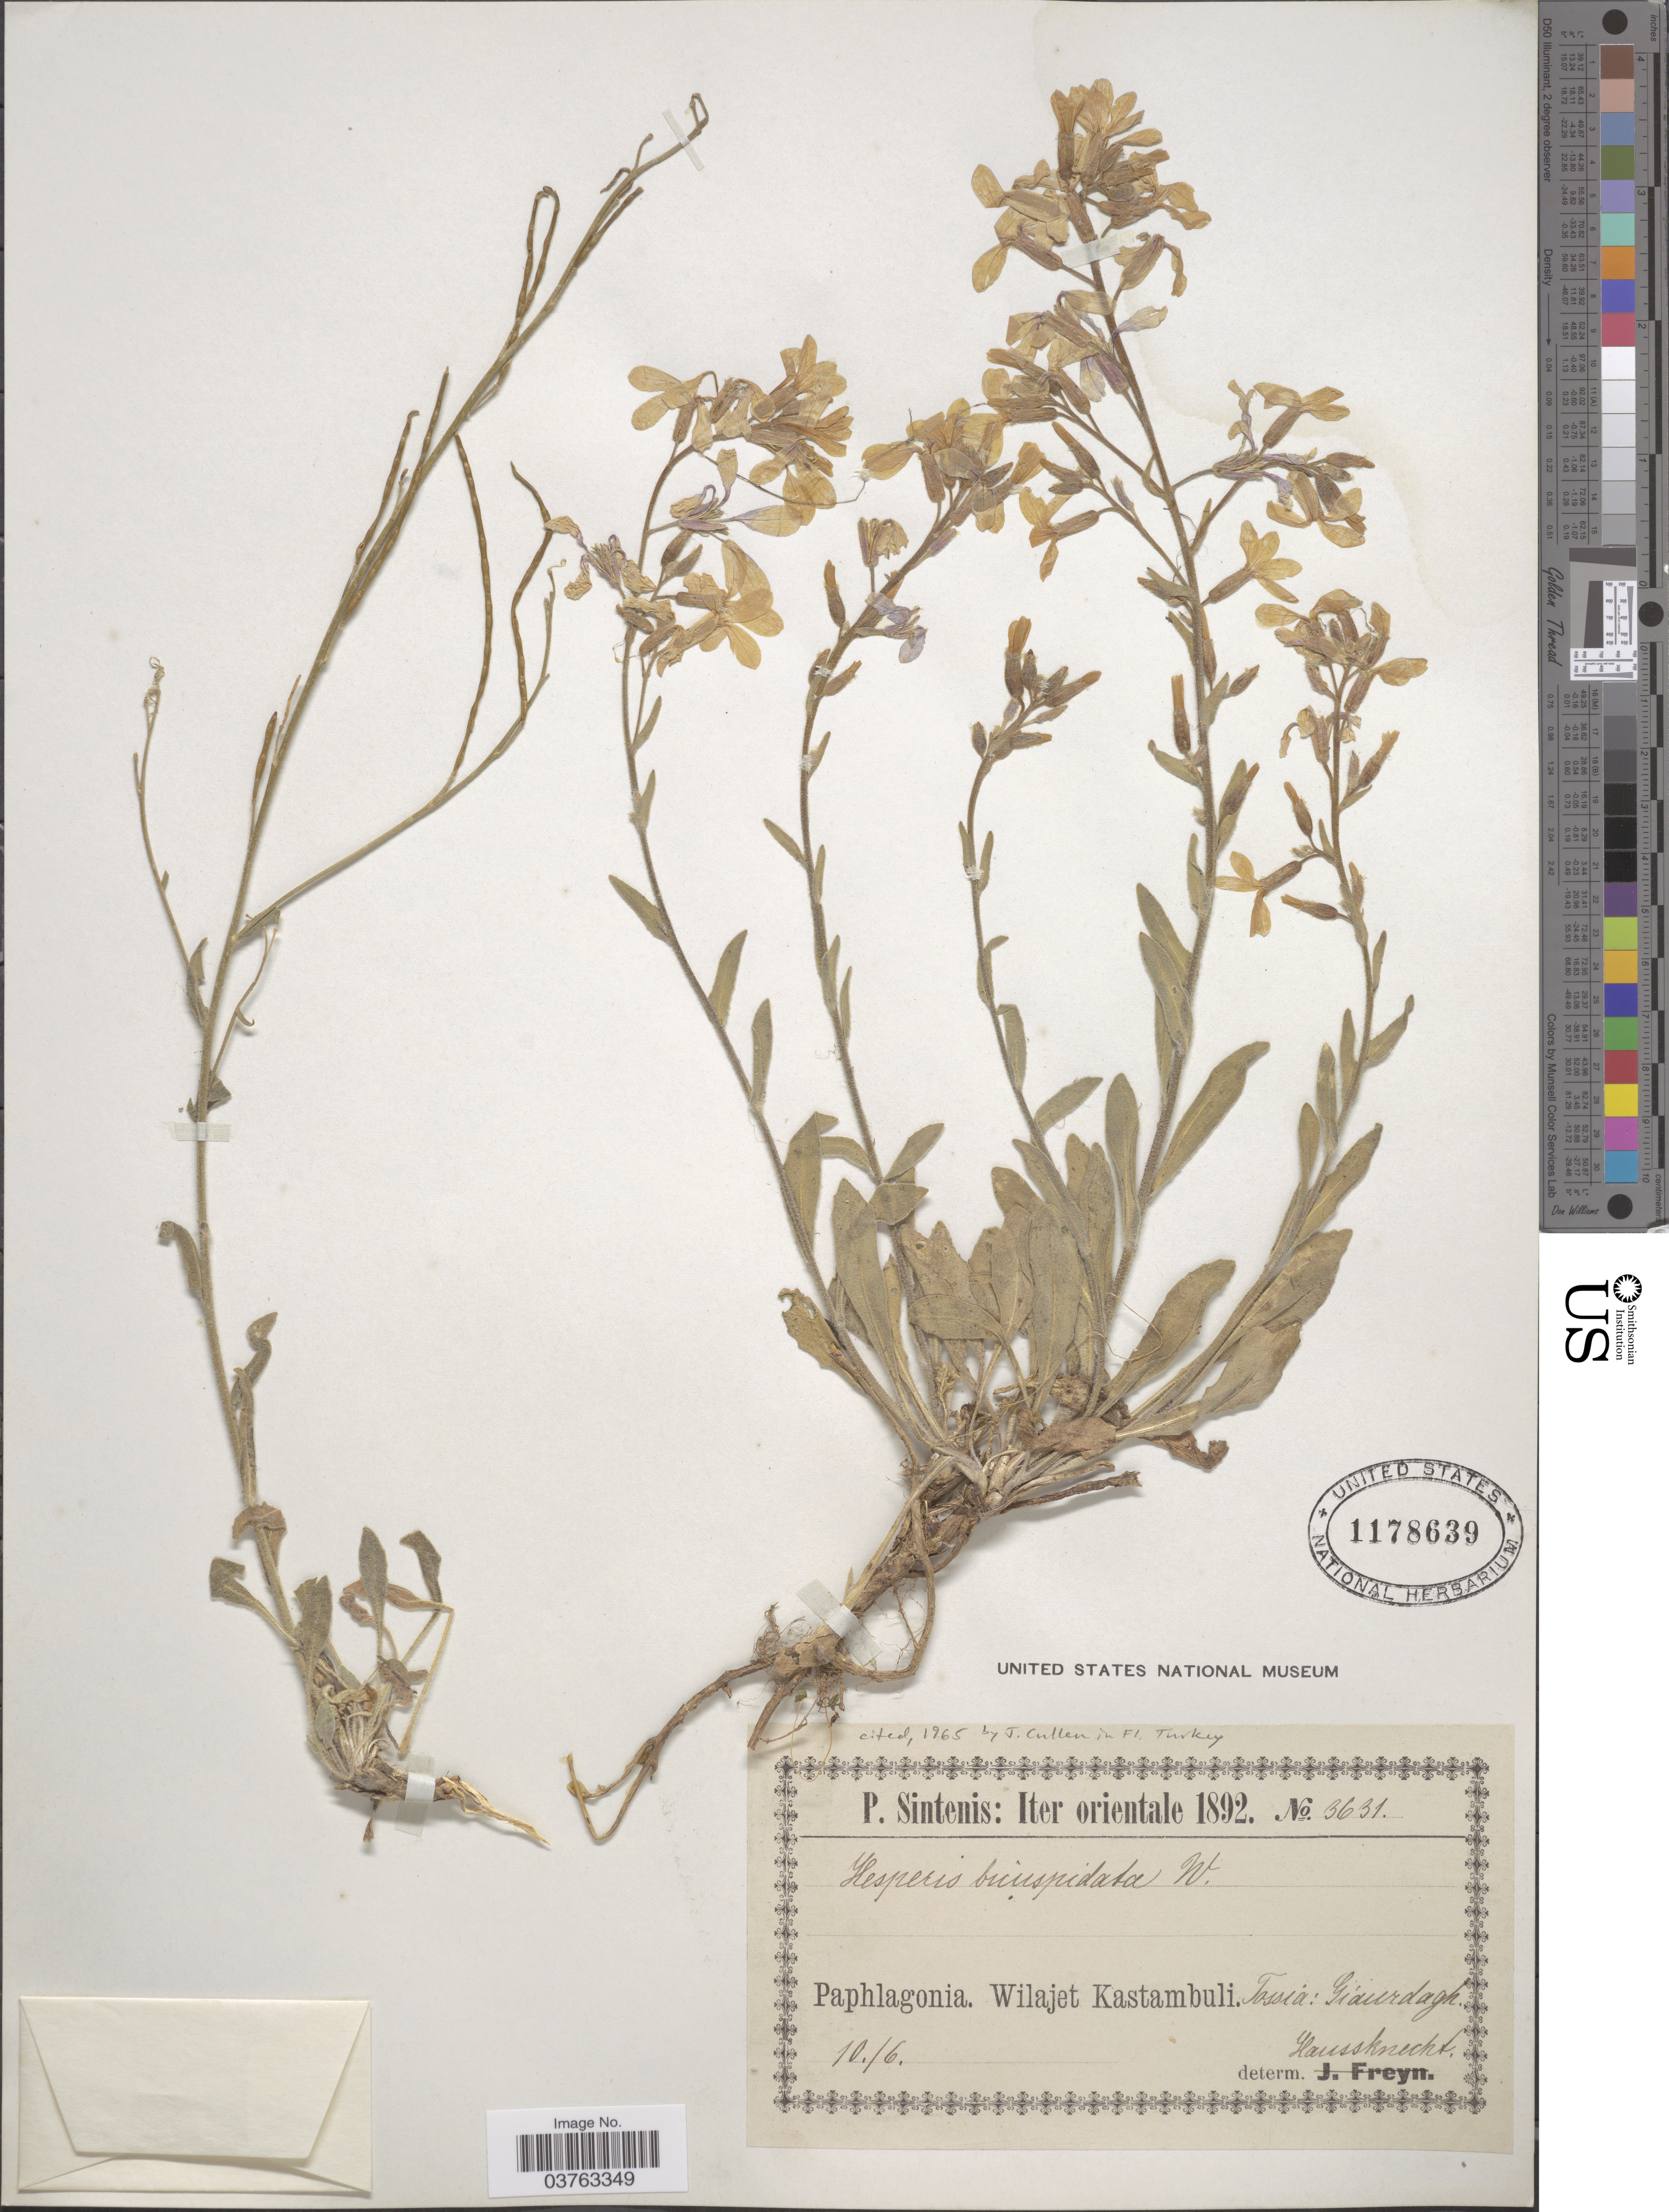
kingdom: Plantae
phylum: Tracheophyta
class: Magnoliopsida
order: Brassicales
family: Brassicaceae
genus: Hesperis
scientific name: Hesperis bicuspidata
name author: Poir.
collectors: P. Sintenis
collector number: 3631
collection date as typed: Transcribed d/m/y: /10/6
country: Turkey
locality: Orientale. Paphlagonia. Wilajet Kastambuli. Tossia: Giaurdagh.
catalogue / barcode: US 1178639